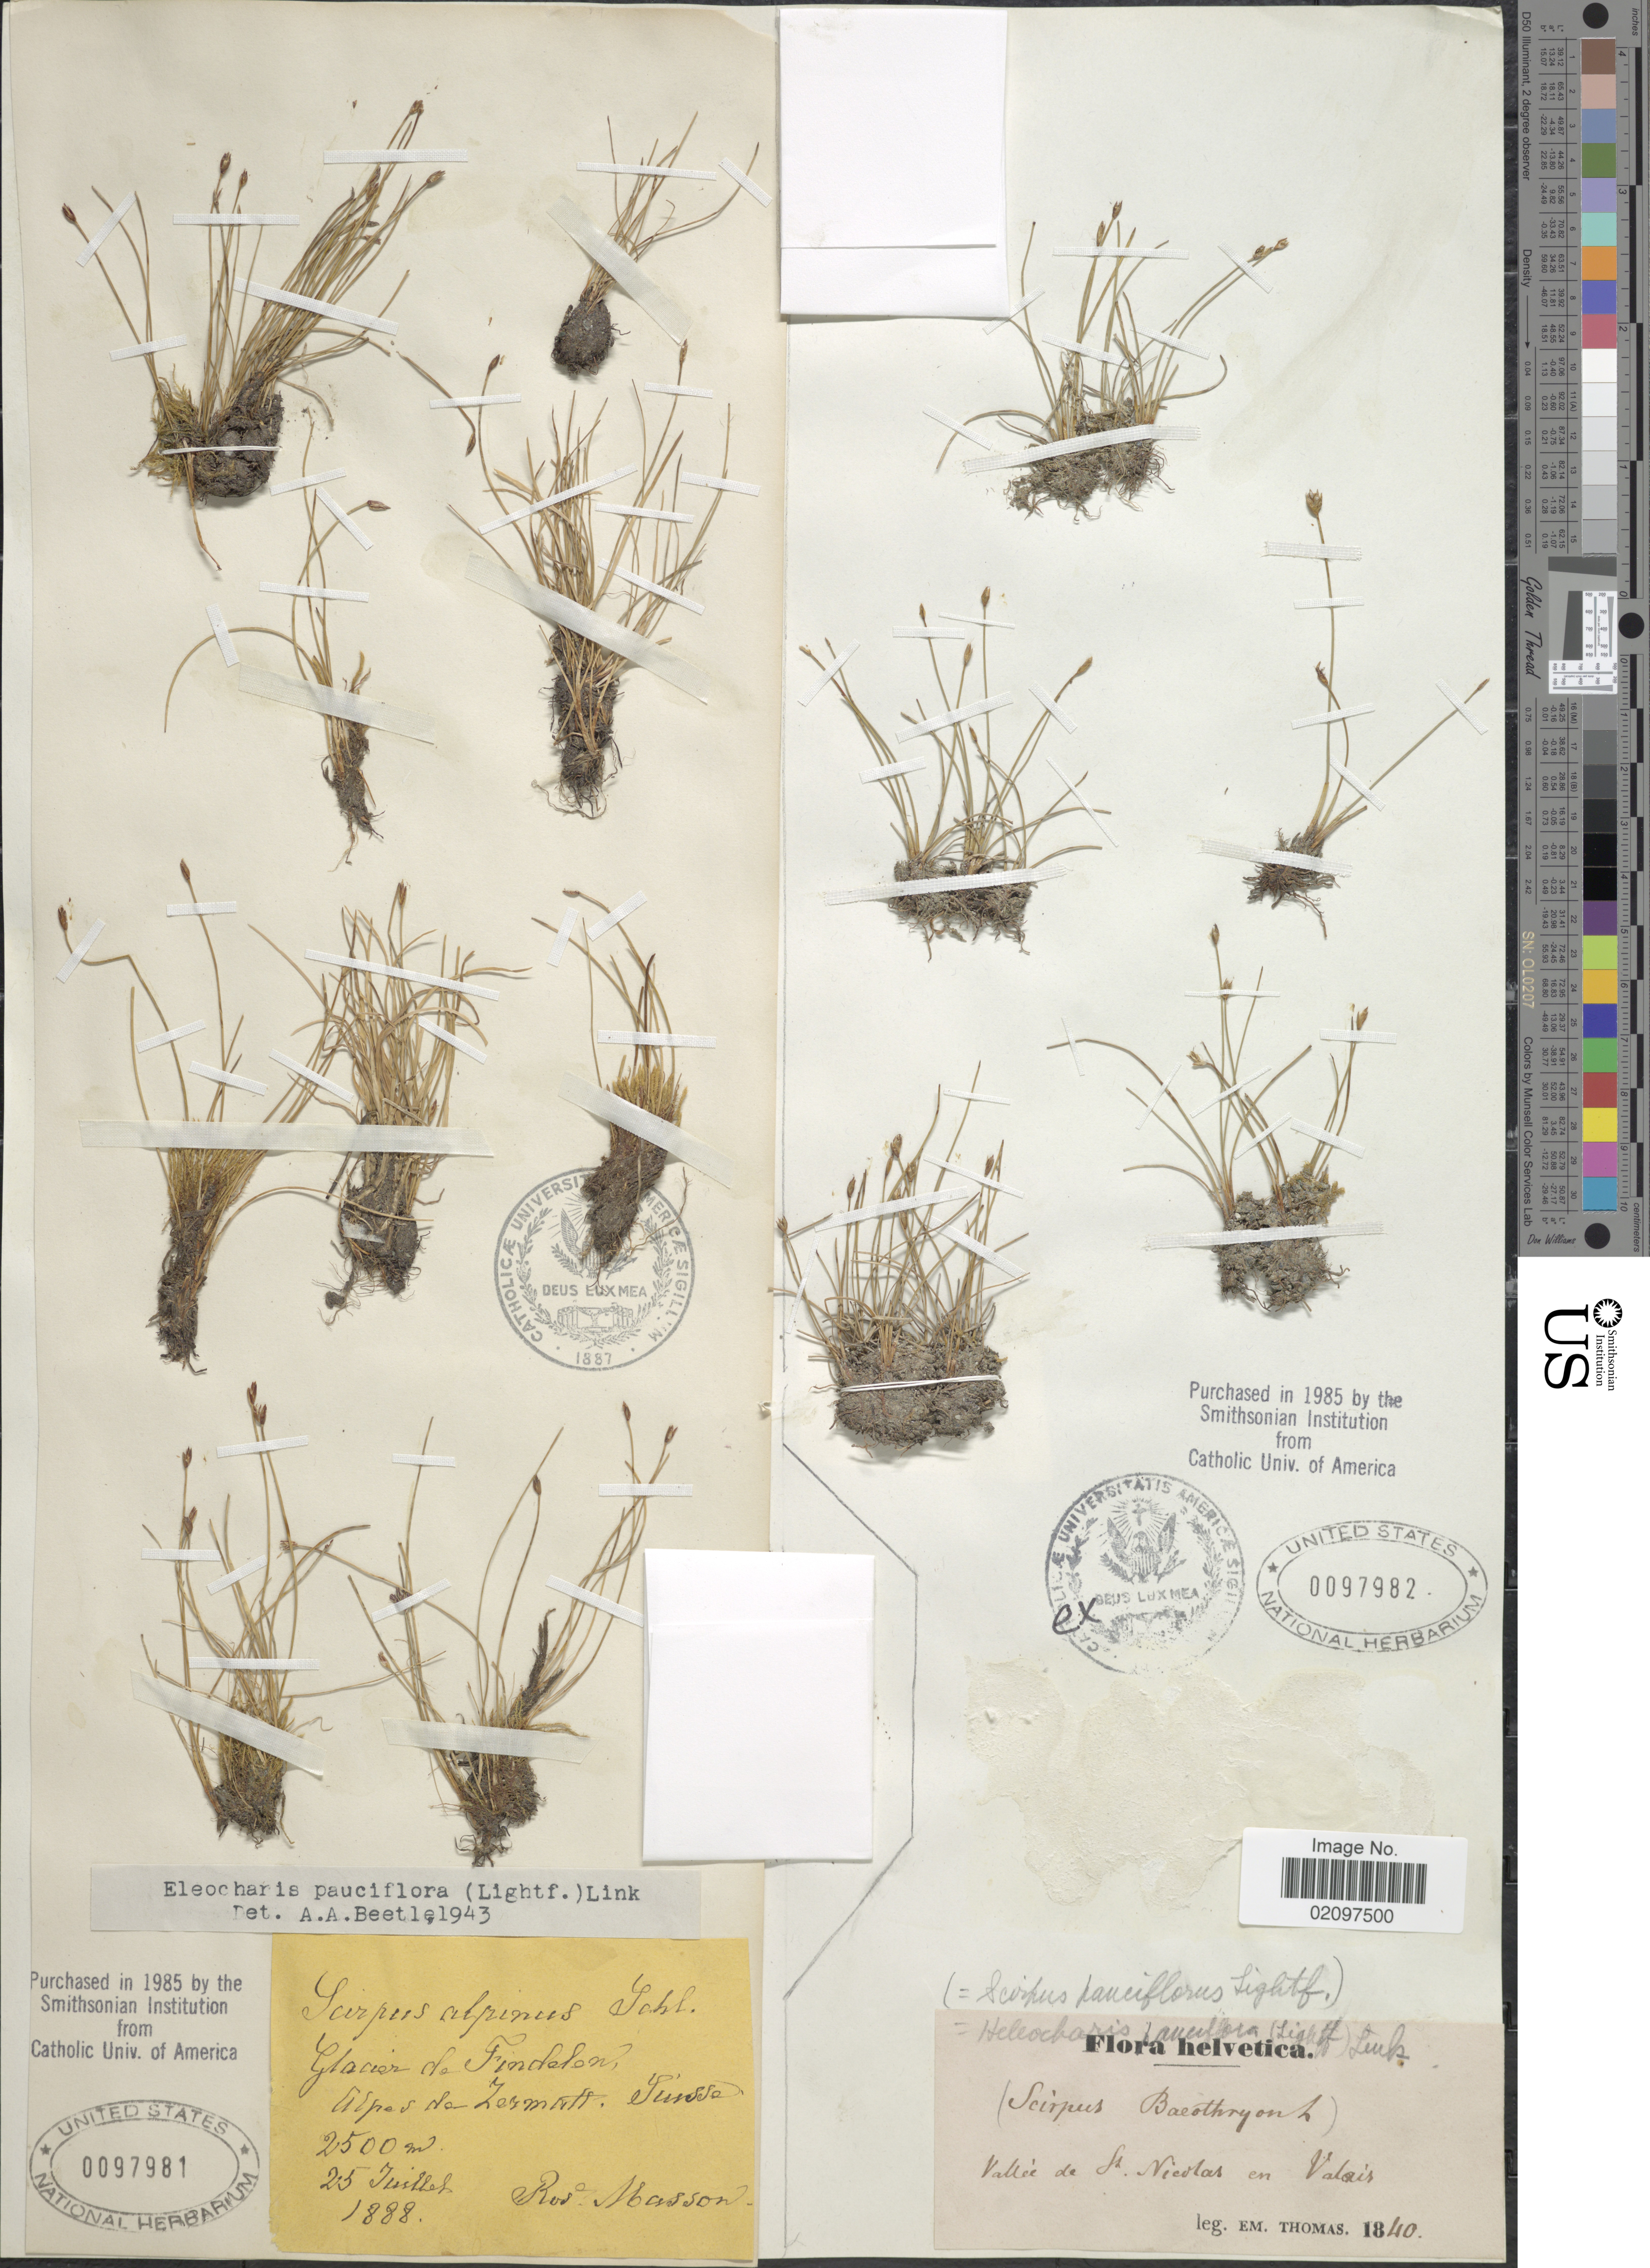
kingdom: Plantae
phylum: Tracheophyta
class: Liliopsida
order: Poales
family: Cyperaceae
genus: Eleocharis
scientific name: Eleocharis quinqueflora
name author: (Hartmann) O. Schwarz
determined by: Strong, Mark T., (BOT), Smithsonian Institution - National Museum of Natural History (UNITED STATES)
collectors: R. Masson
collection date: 1888-07-25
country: Switzerland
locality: Glacier de Findelen, Alpes de Zermatt, Suisse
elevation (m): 2500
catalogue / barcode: US 97981-2